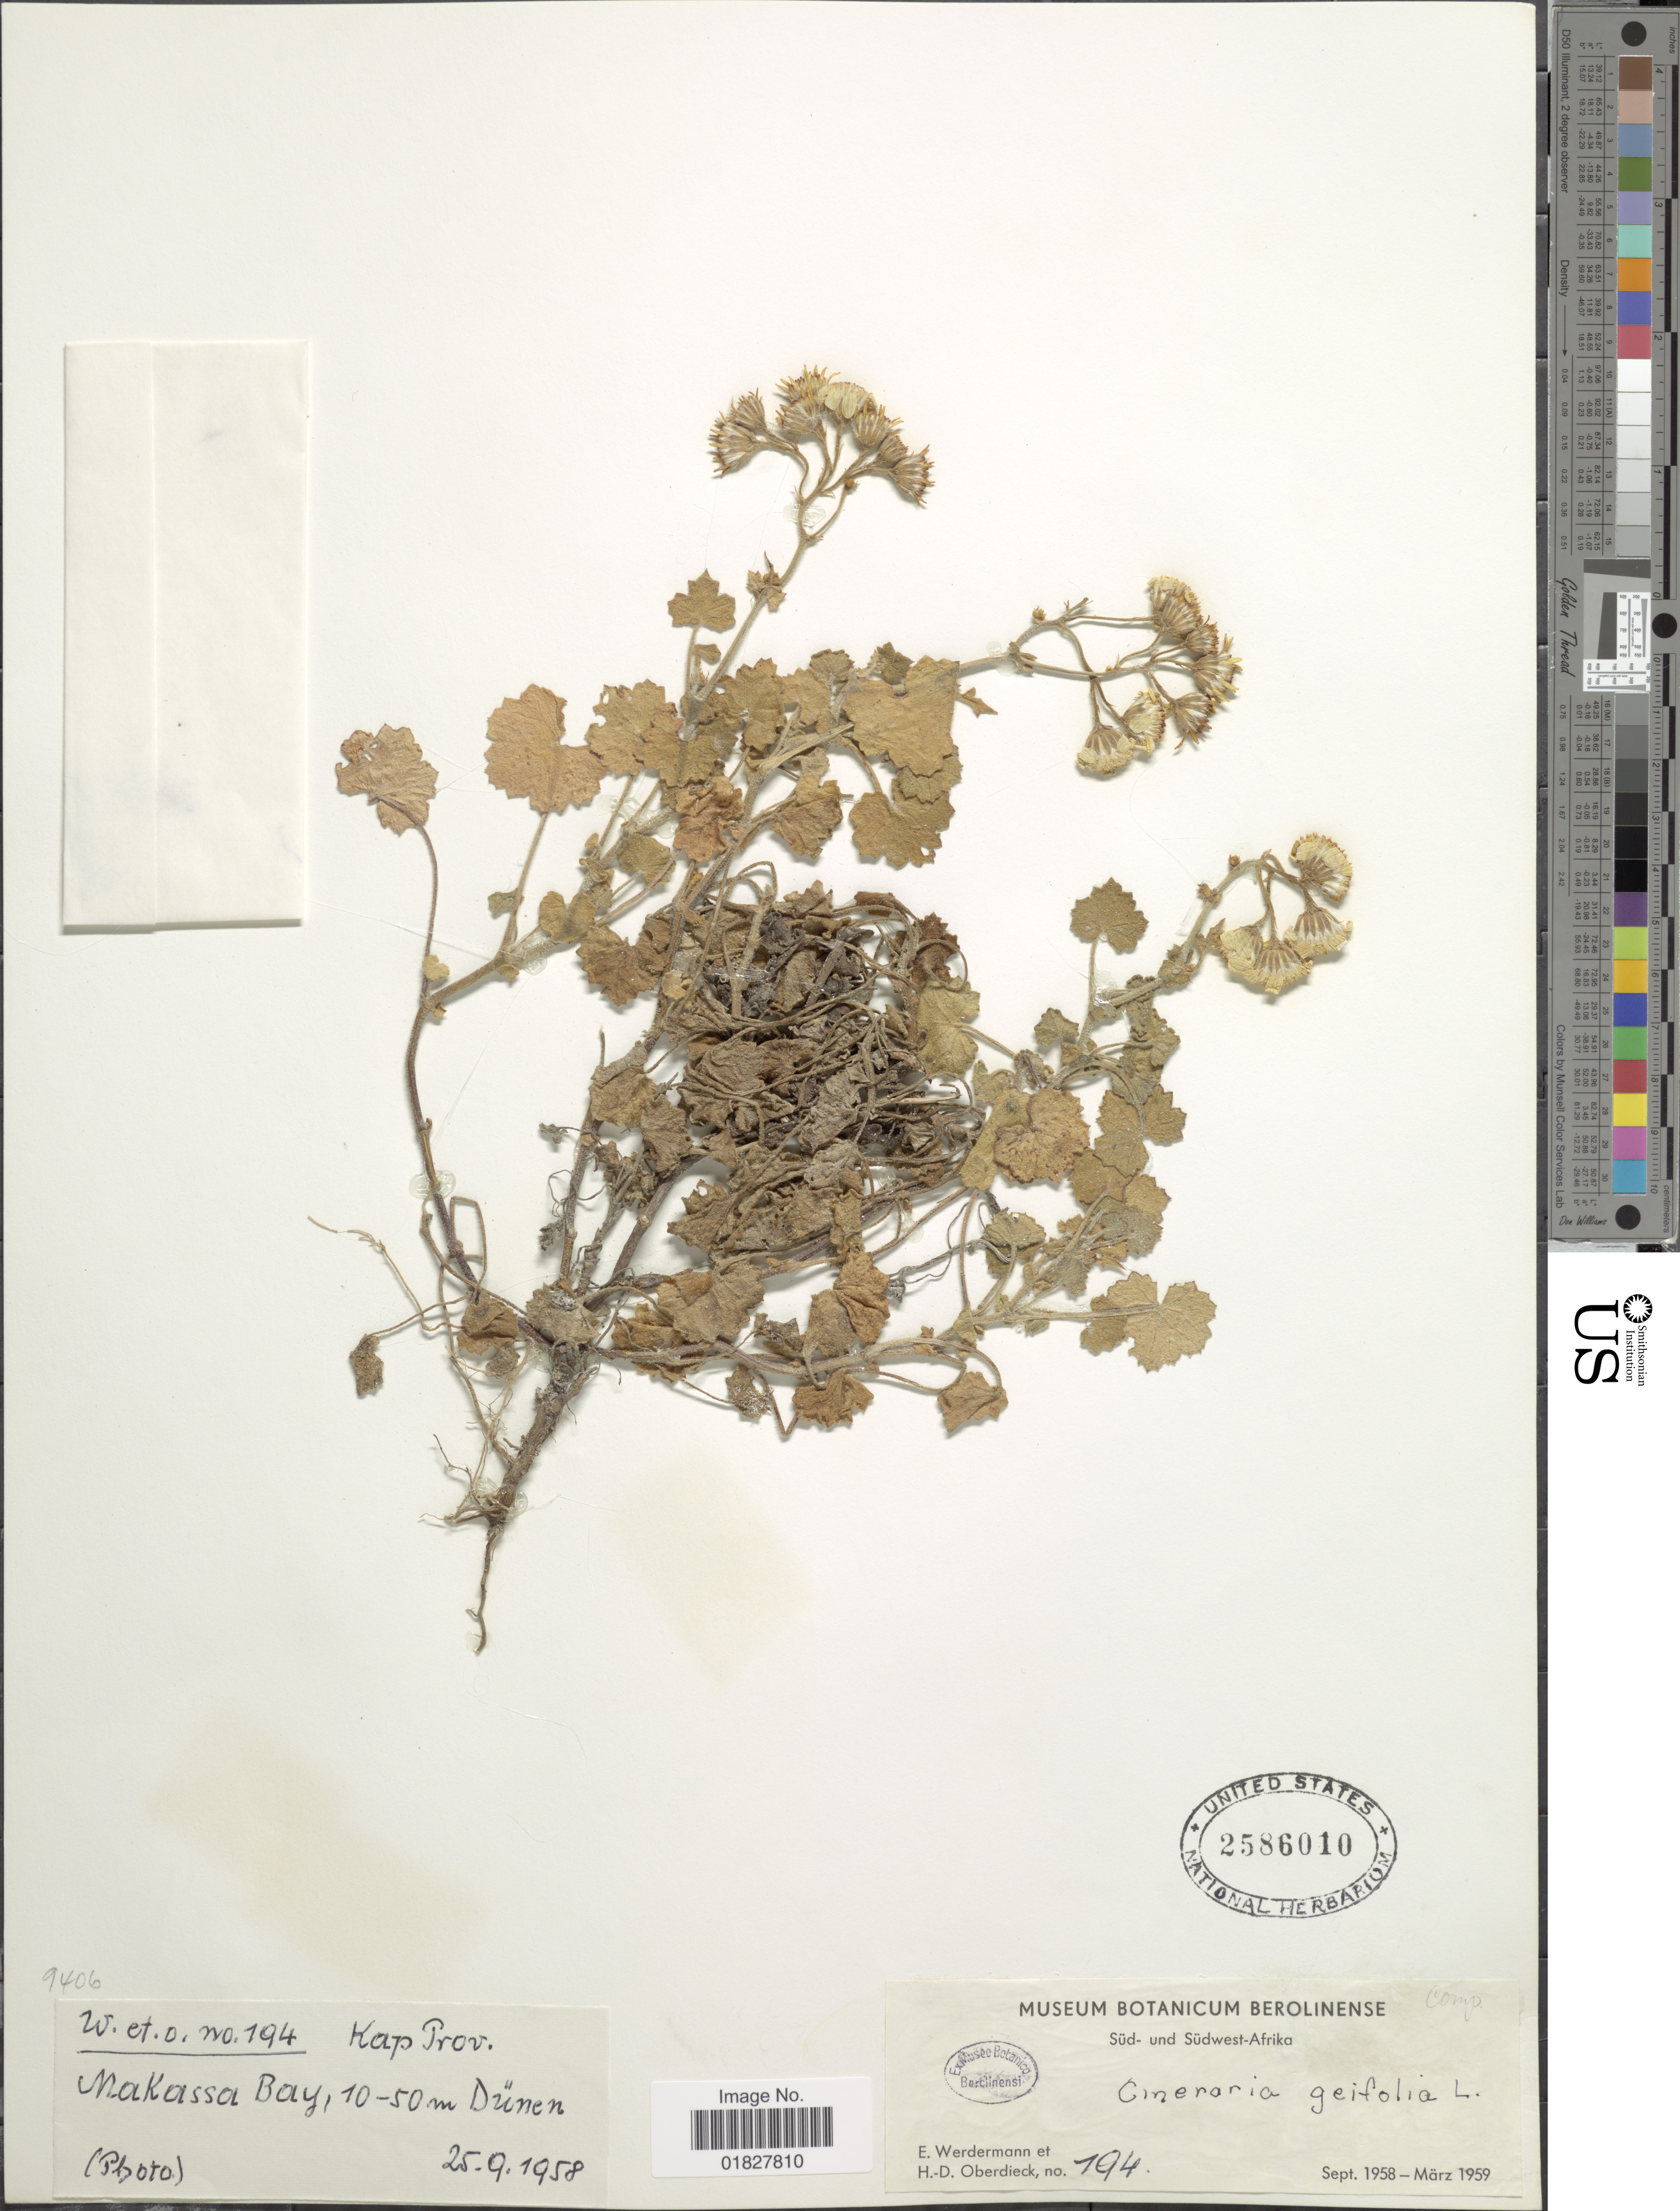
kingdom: Plantae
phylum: Tracheophyta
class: Magnoliopsida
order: Asterales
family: Asteraceae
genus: Cineraria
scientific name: Cineraria geifolia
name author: Thunb.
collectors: E. Wedermann & H. Oberdieck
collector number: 194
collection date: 1958-09-25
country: South Africa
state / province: Western Cape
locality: Kap Prov., Makassa Bay, Dunen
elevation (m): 10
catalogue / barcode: US 2586010